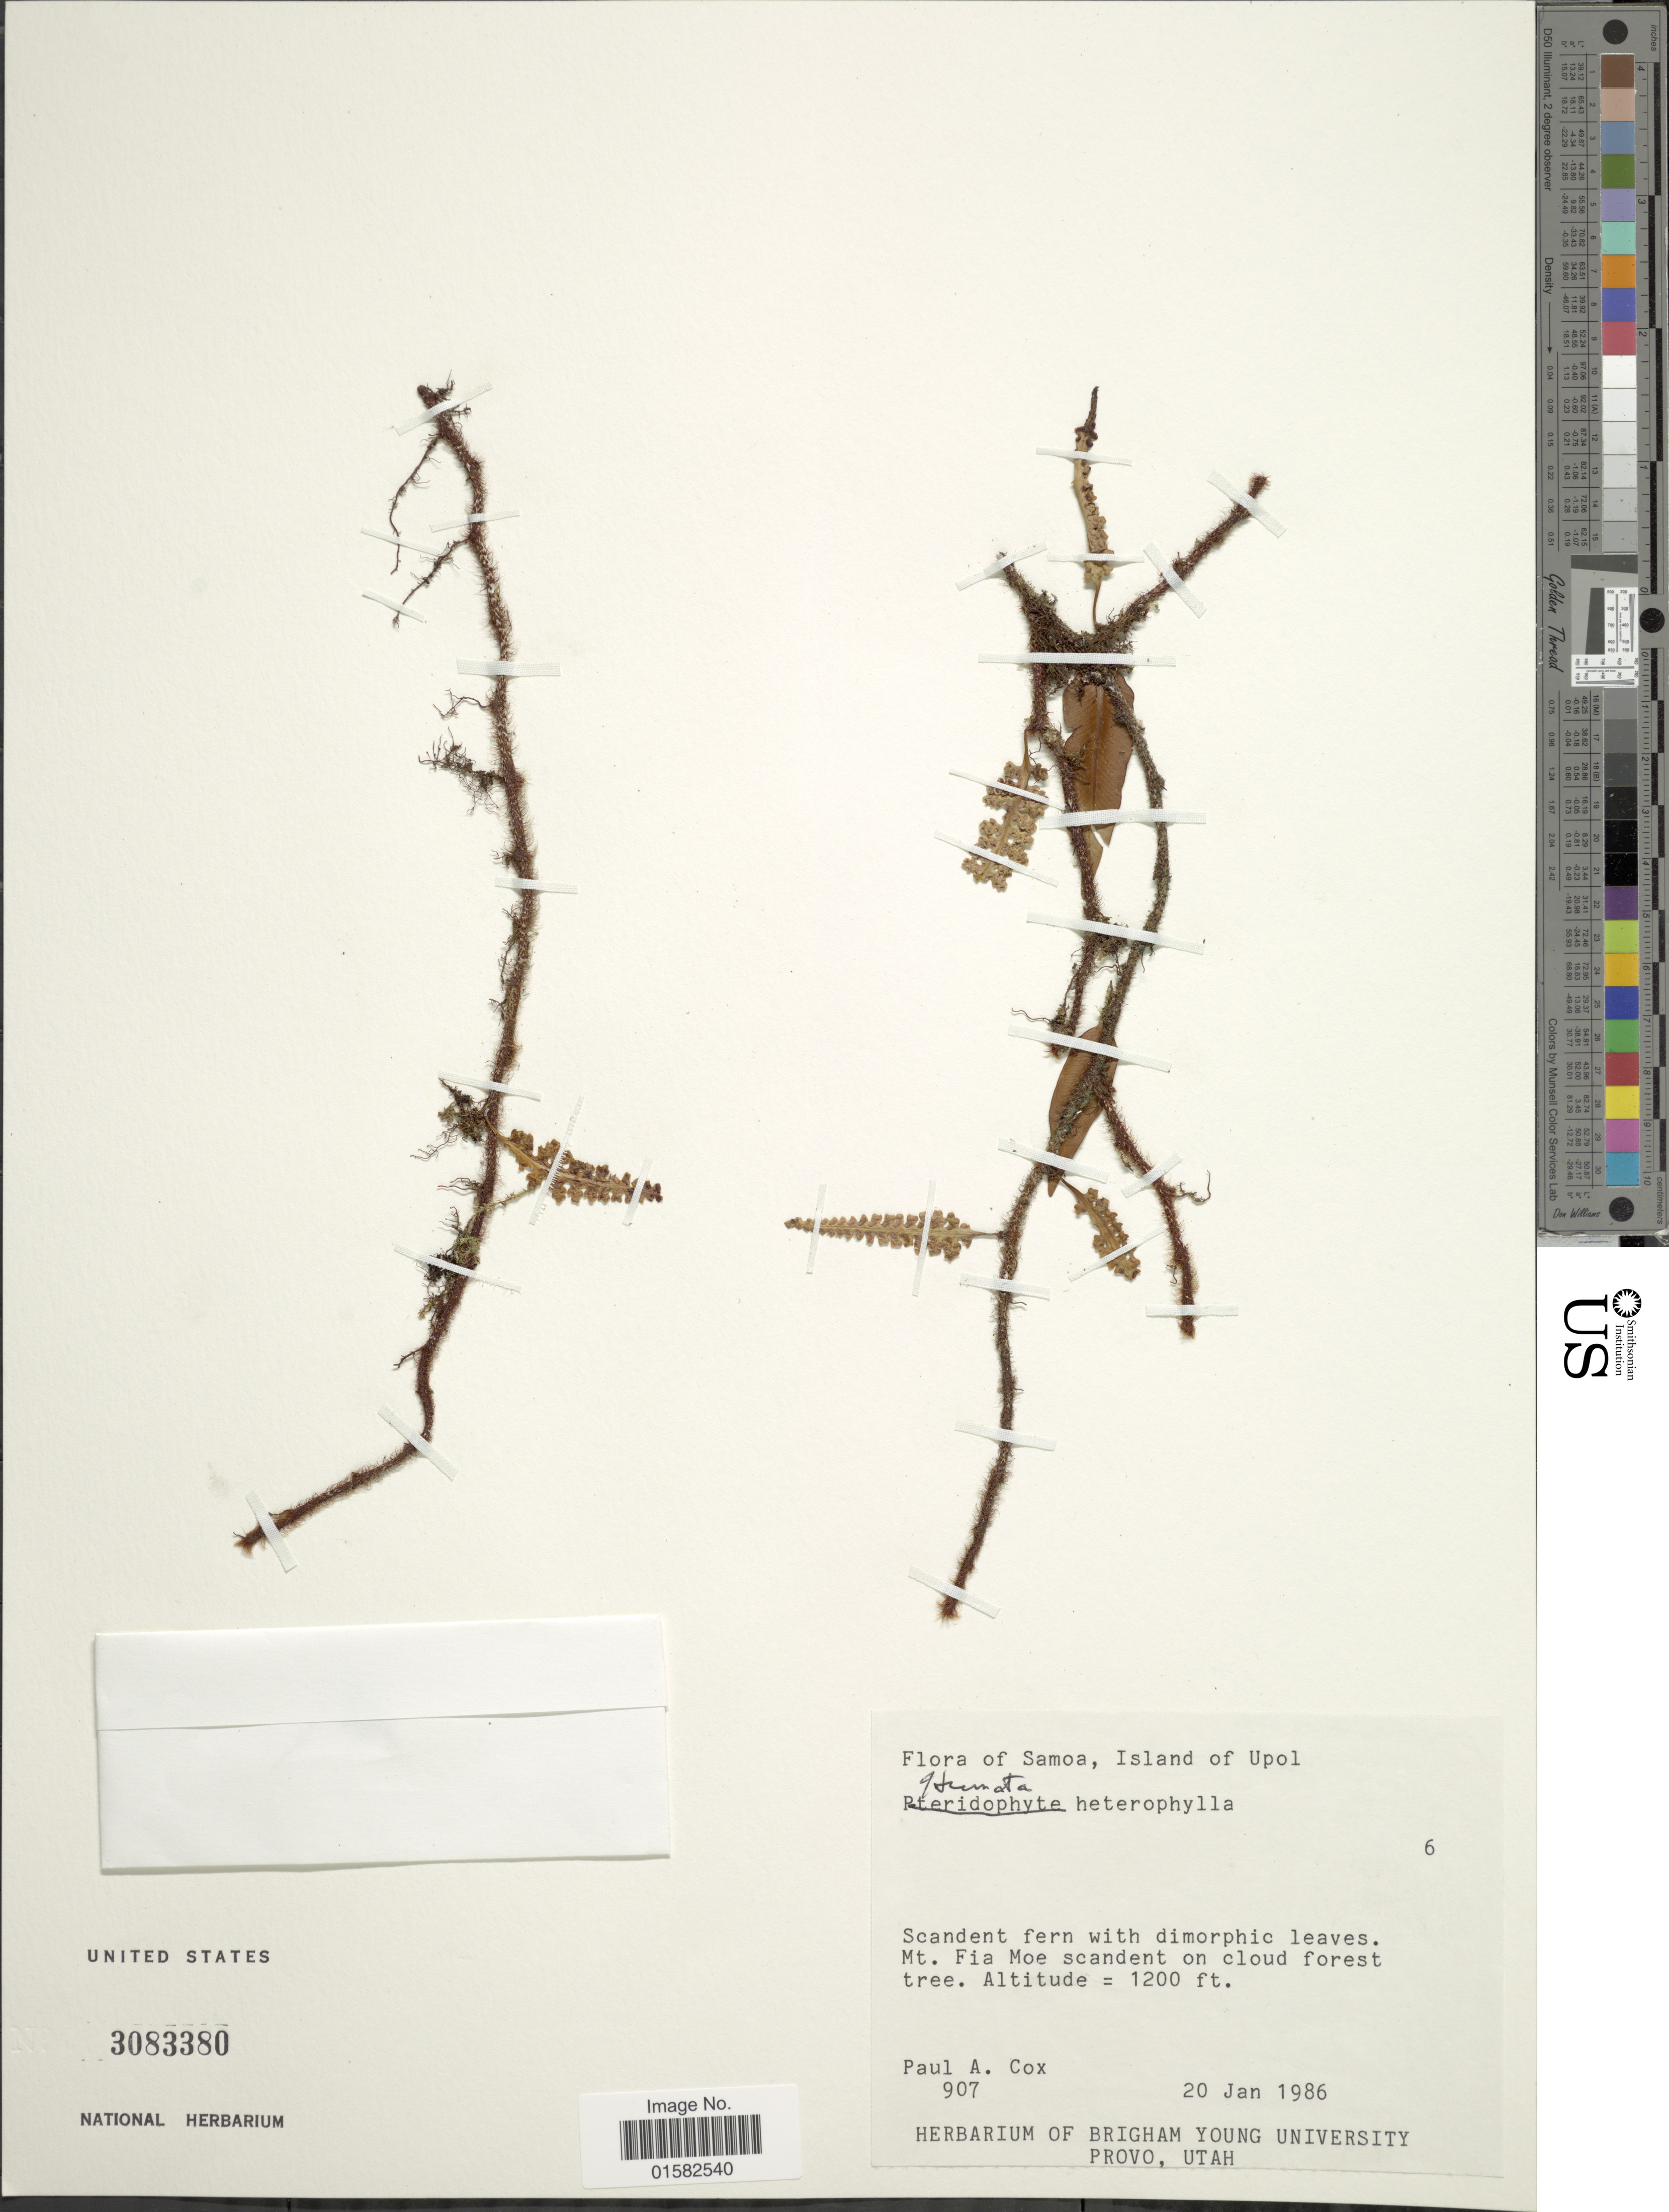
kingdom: Plantae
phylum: Tracheophyta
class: Polypodiopsida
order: Polypodiales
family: Davalliaceae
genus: Humata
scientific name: Humata heterophylla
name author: (Sm.) Desv.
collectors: P. Cox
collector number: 907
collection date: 1986-01-20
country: American Samoa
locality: Samoa, Island of Upol, Mt. Fia Moe scandent on cloud forest tree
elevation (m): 366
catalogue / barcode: US 3083380